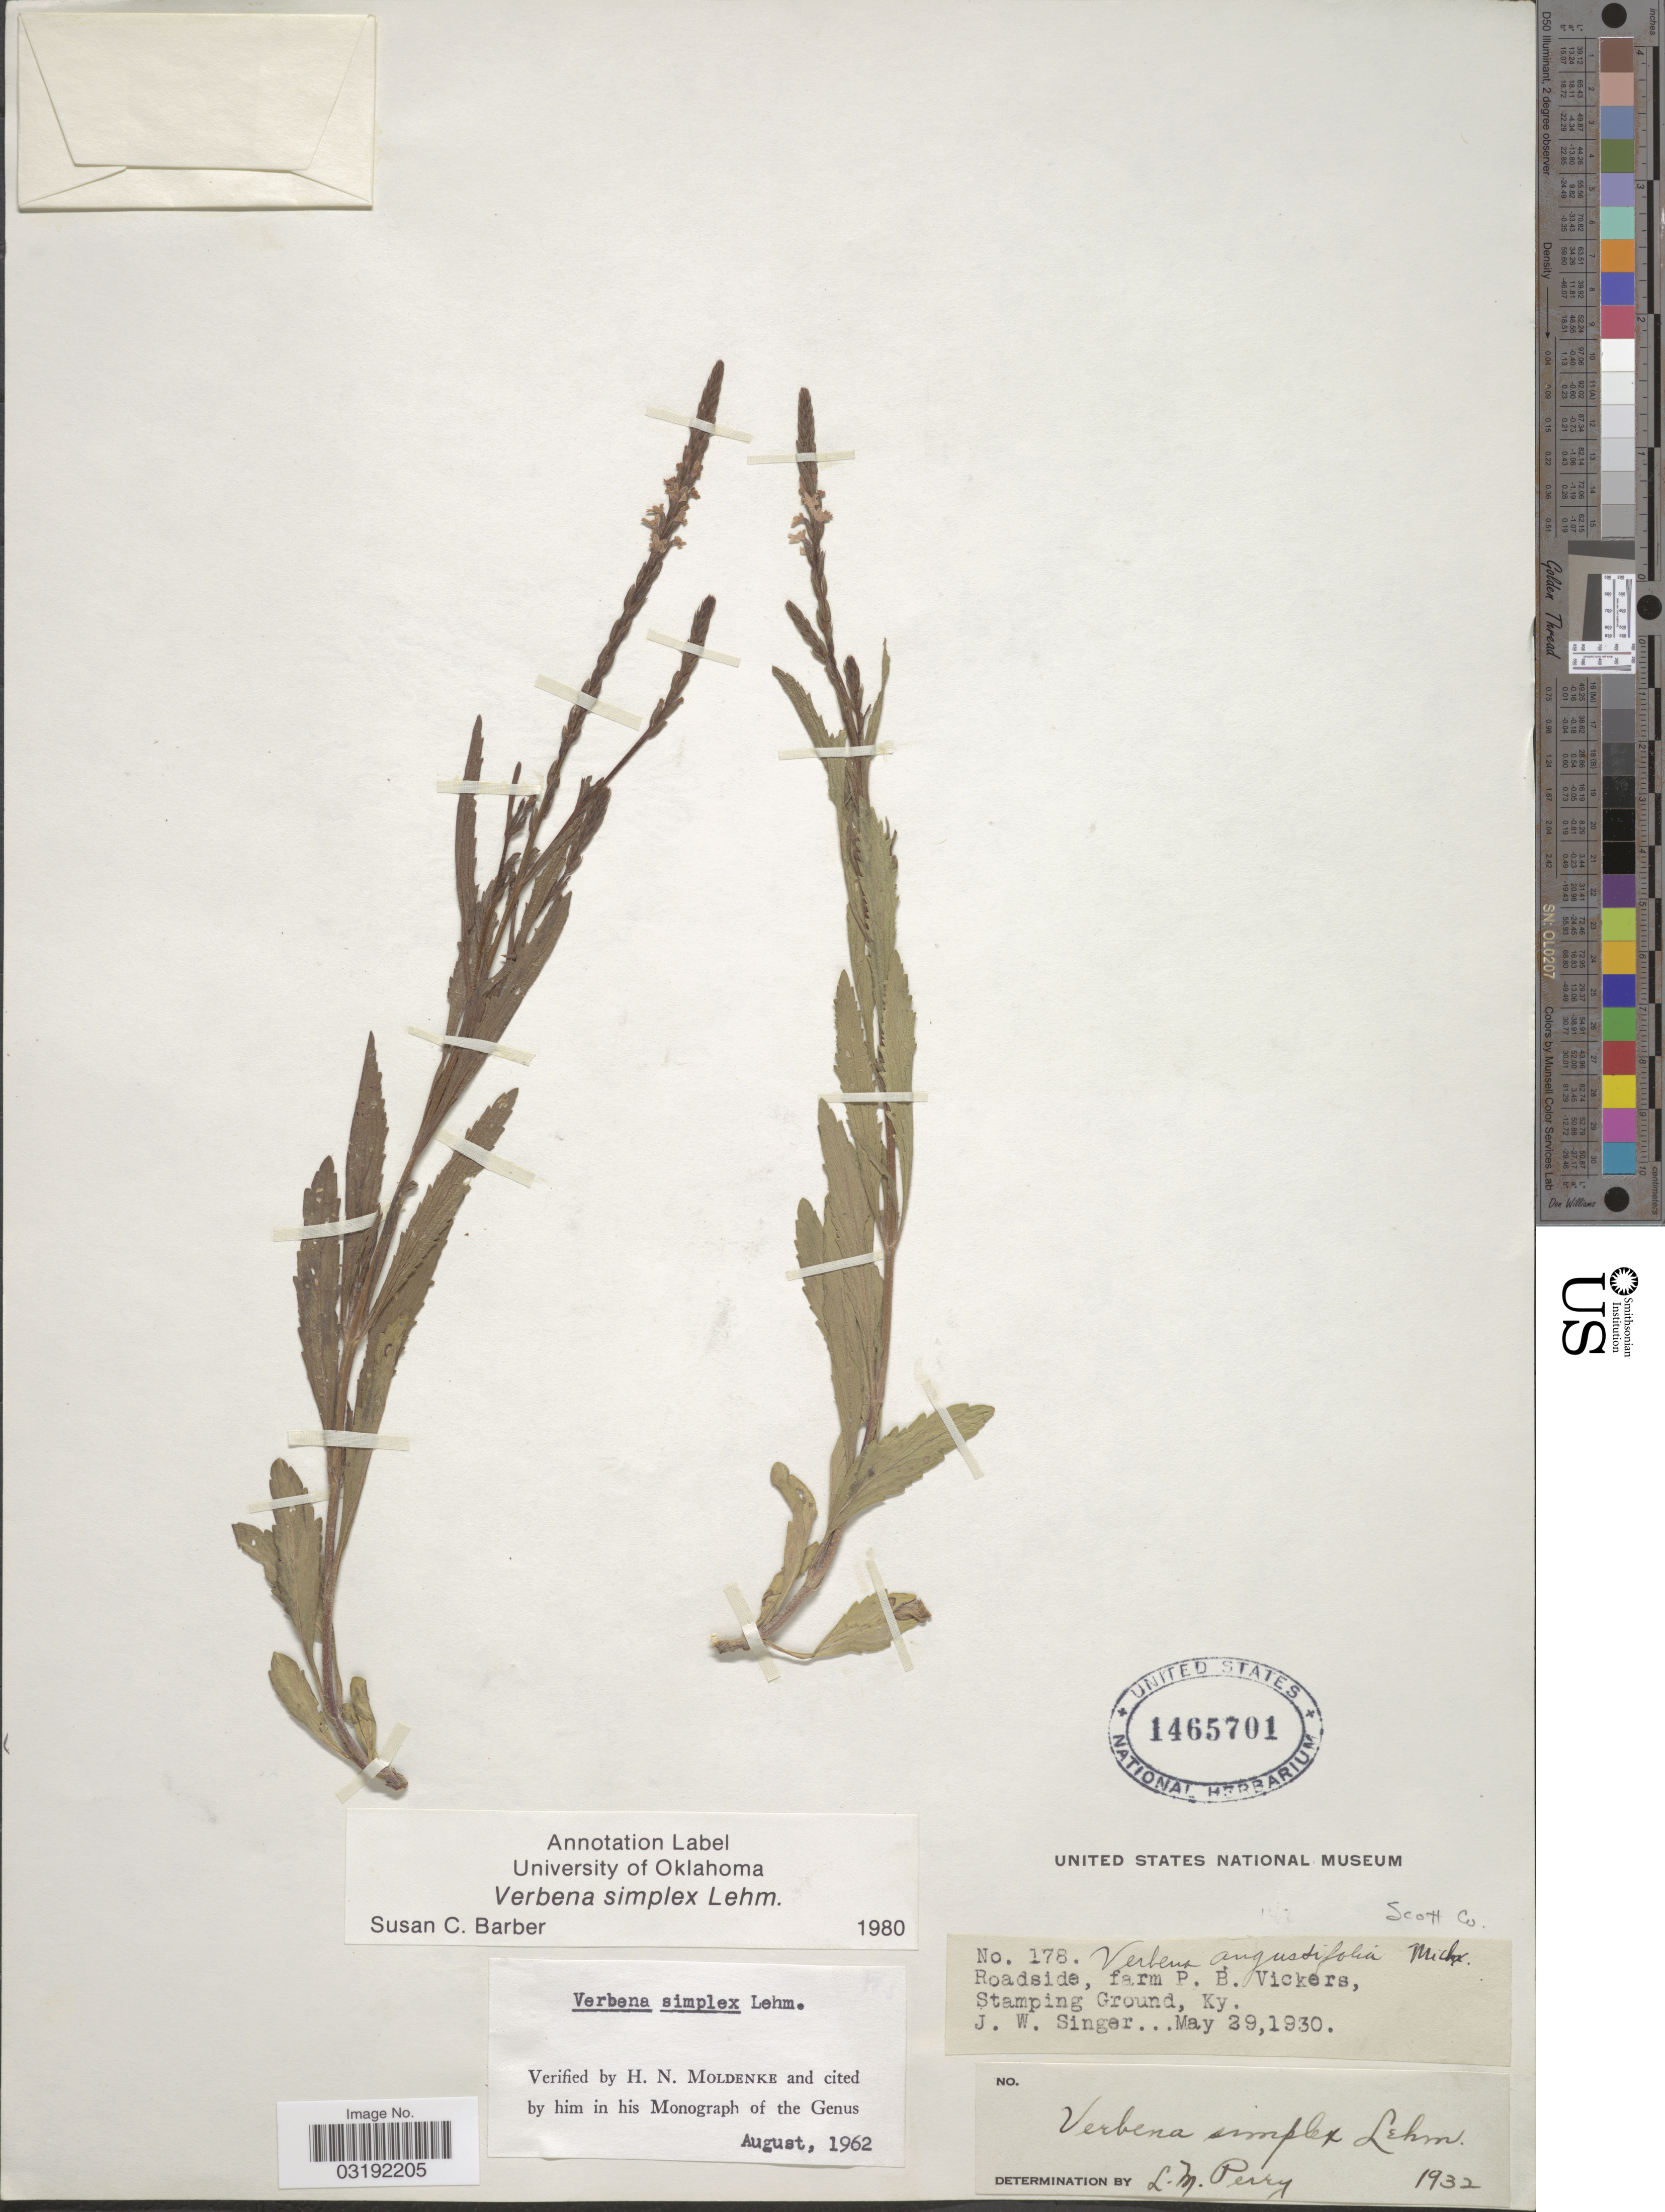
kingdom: Plantae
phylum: Tracheophyta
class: Magnoliopsida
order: Lamiales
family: Verbenaceae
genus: Verbena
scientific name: Verbena simplex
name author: F. Lehm.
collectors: J. EW. Singer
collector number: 178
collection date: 1930-05-29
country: United States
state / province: Kentucky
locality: Farm P. B. Vickers, Stamping Ground. Scott Co.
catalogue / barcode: US 1465701